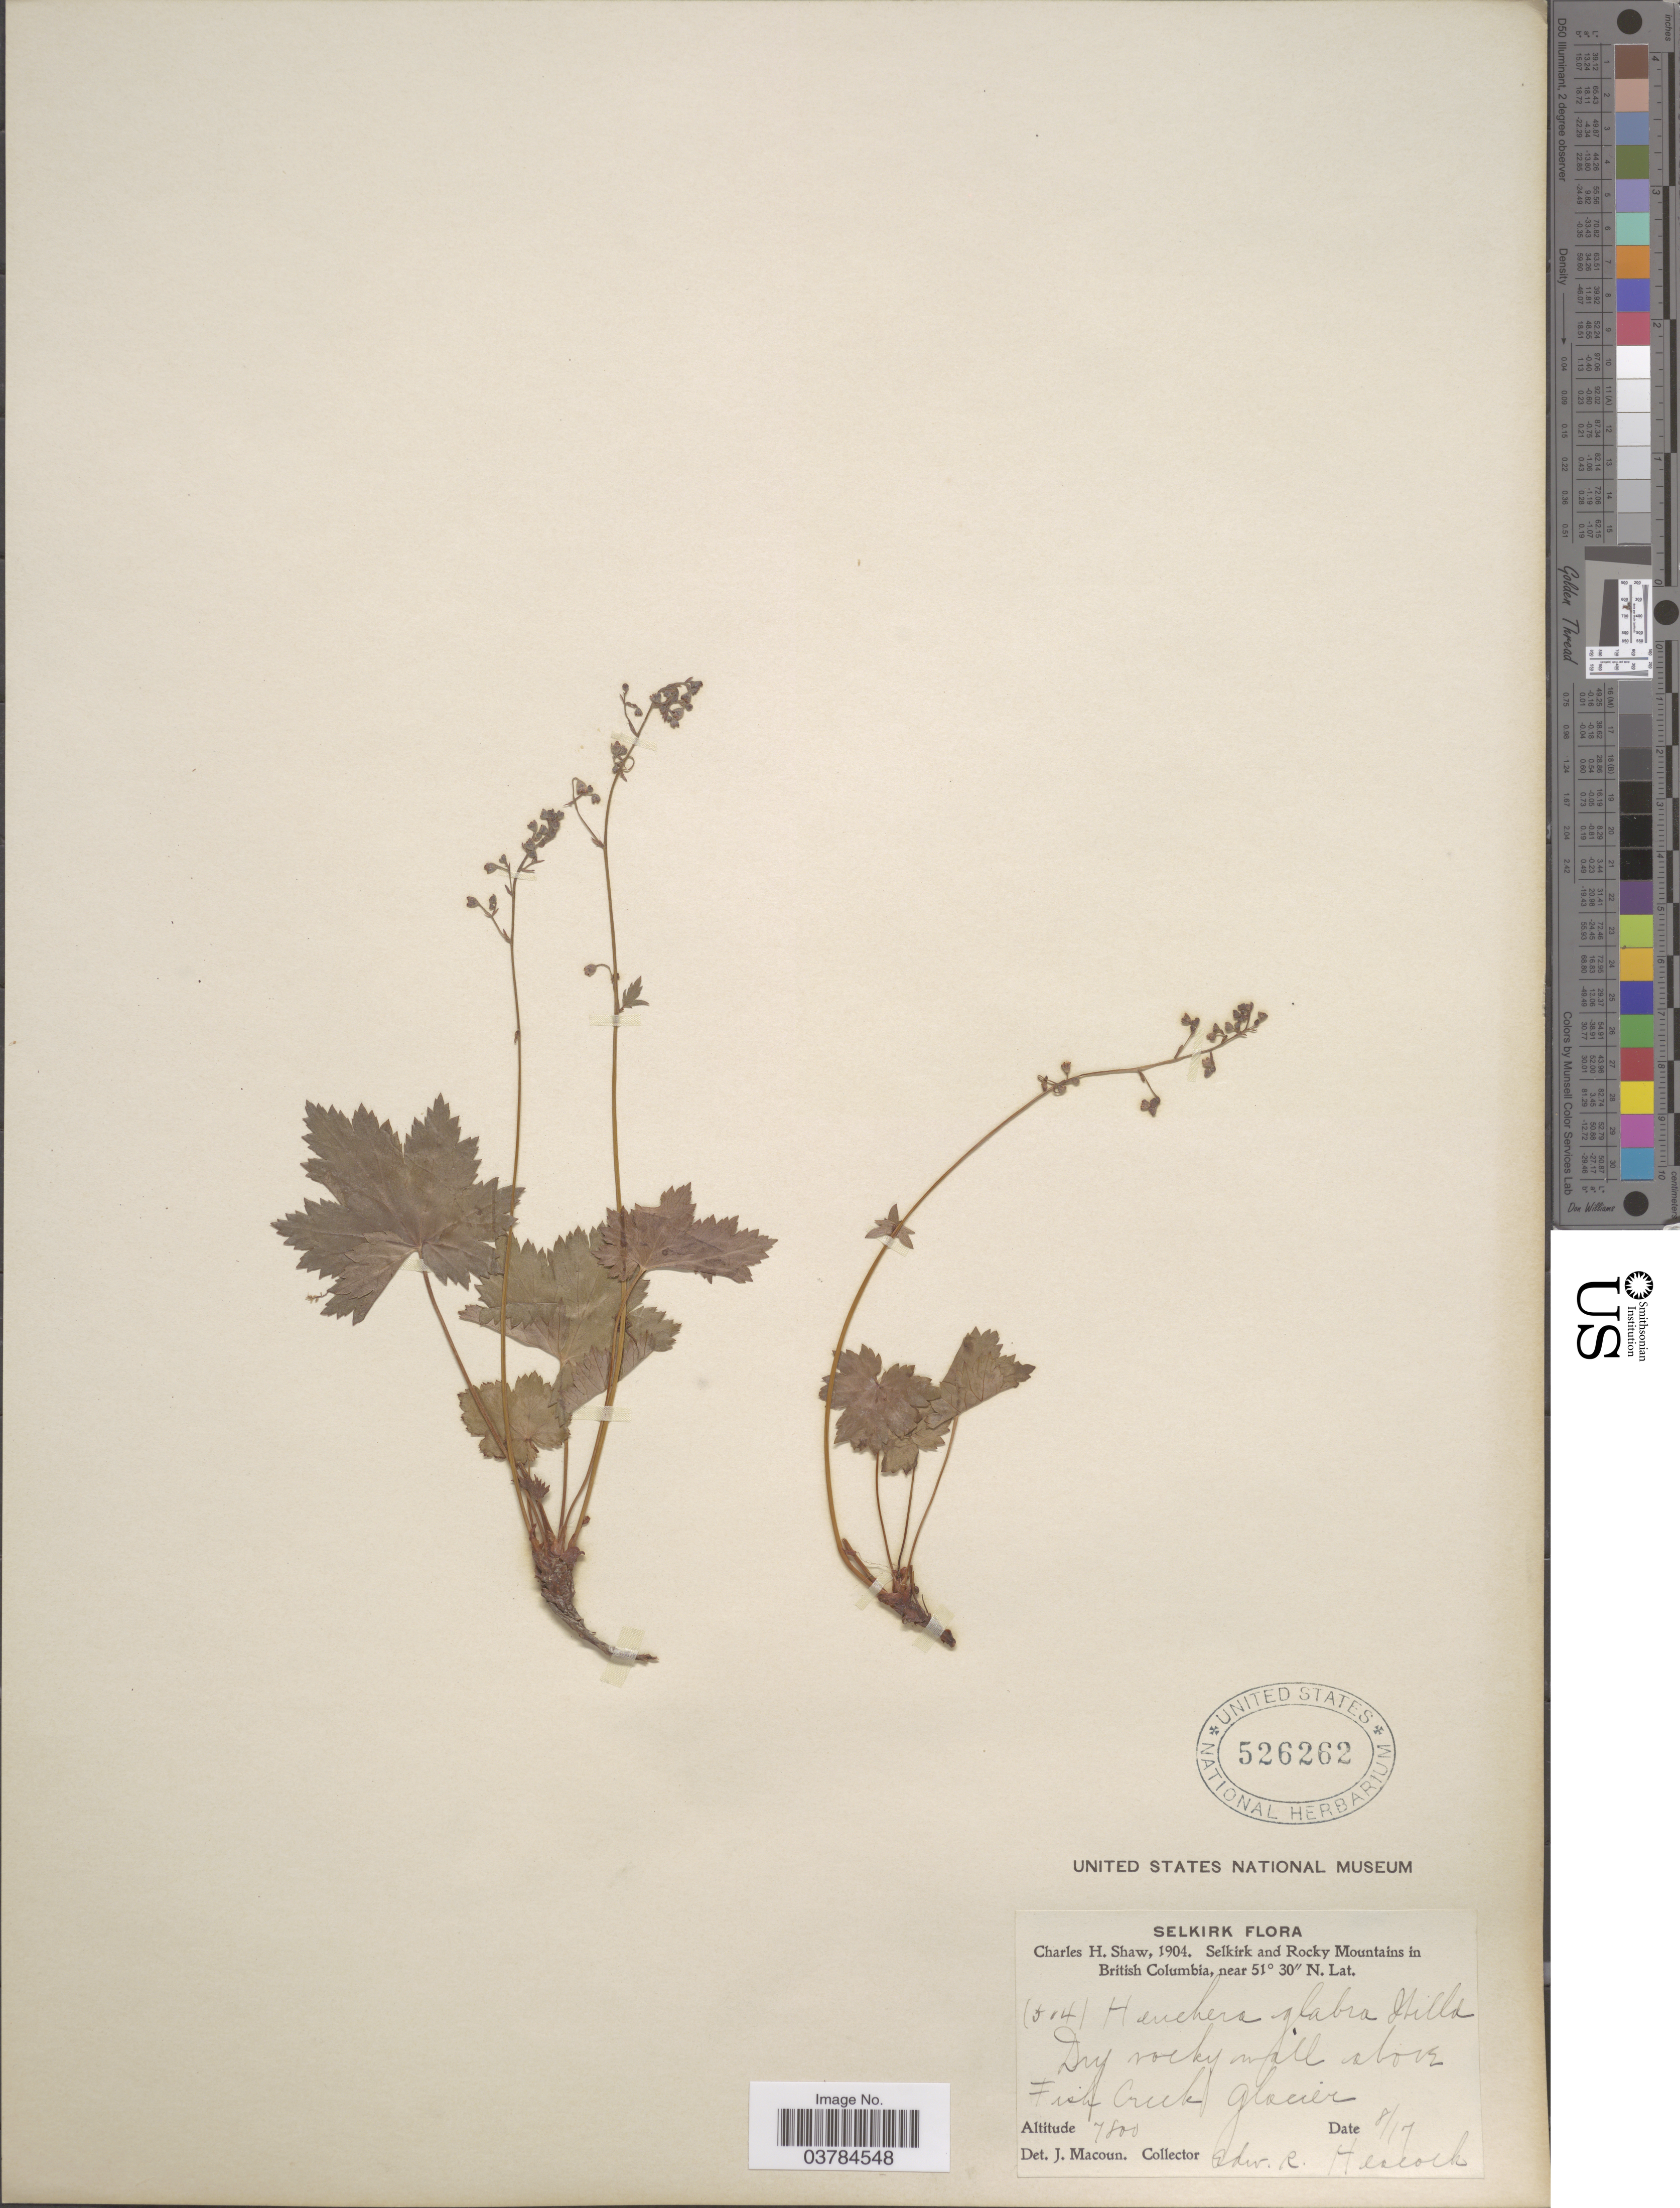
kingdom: Plantae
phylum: Tracheophyta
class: Magnoliopsida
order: Saxifragales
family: Saxifragaceae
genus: Heuchera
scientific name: Heuchera glabra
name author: Willd. ex Roem. & Schult.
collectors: C. H. Shaw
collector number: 504*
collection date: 1904-08-17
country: Canada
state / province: British Columbia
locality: Selkirk. Selkirk and Rocky Mountains in British Columbia. Fish Creek Glacier.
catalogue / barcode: US 526262